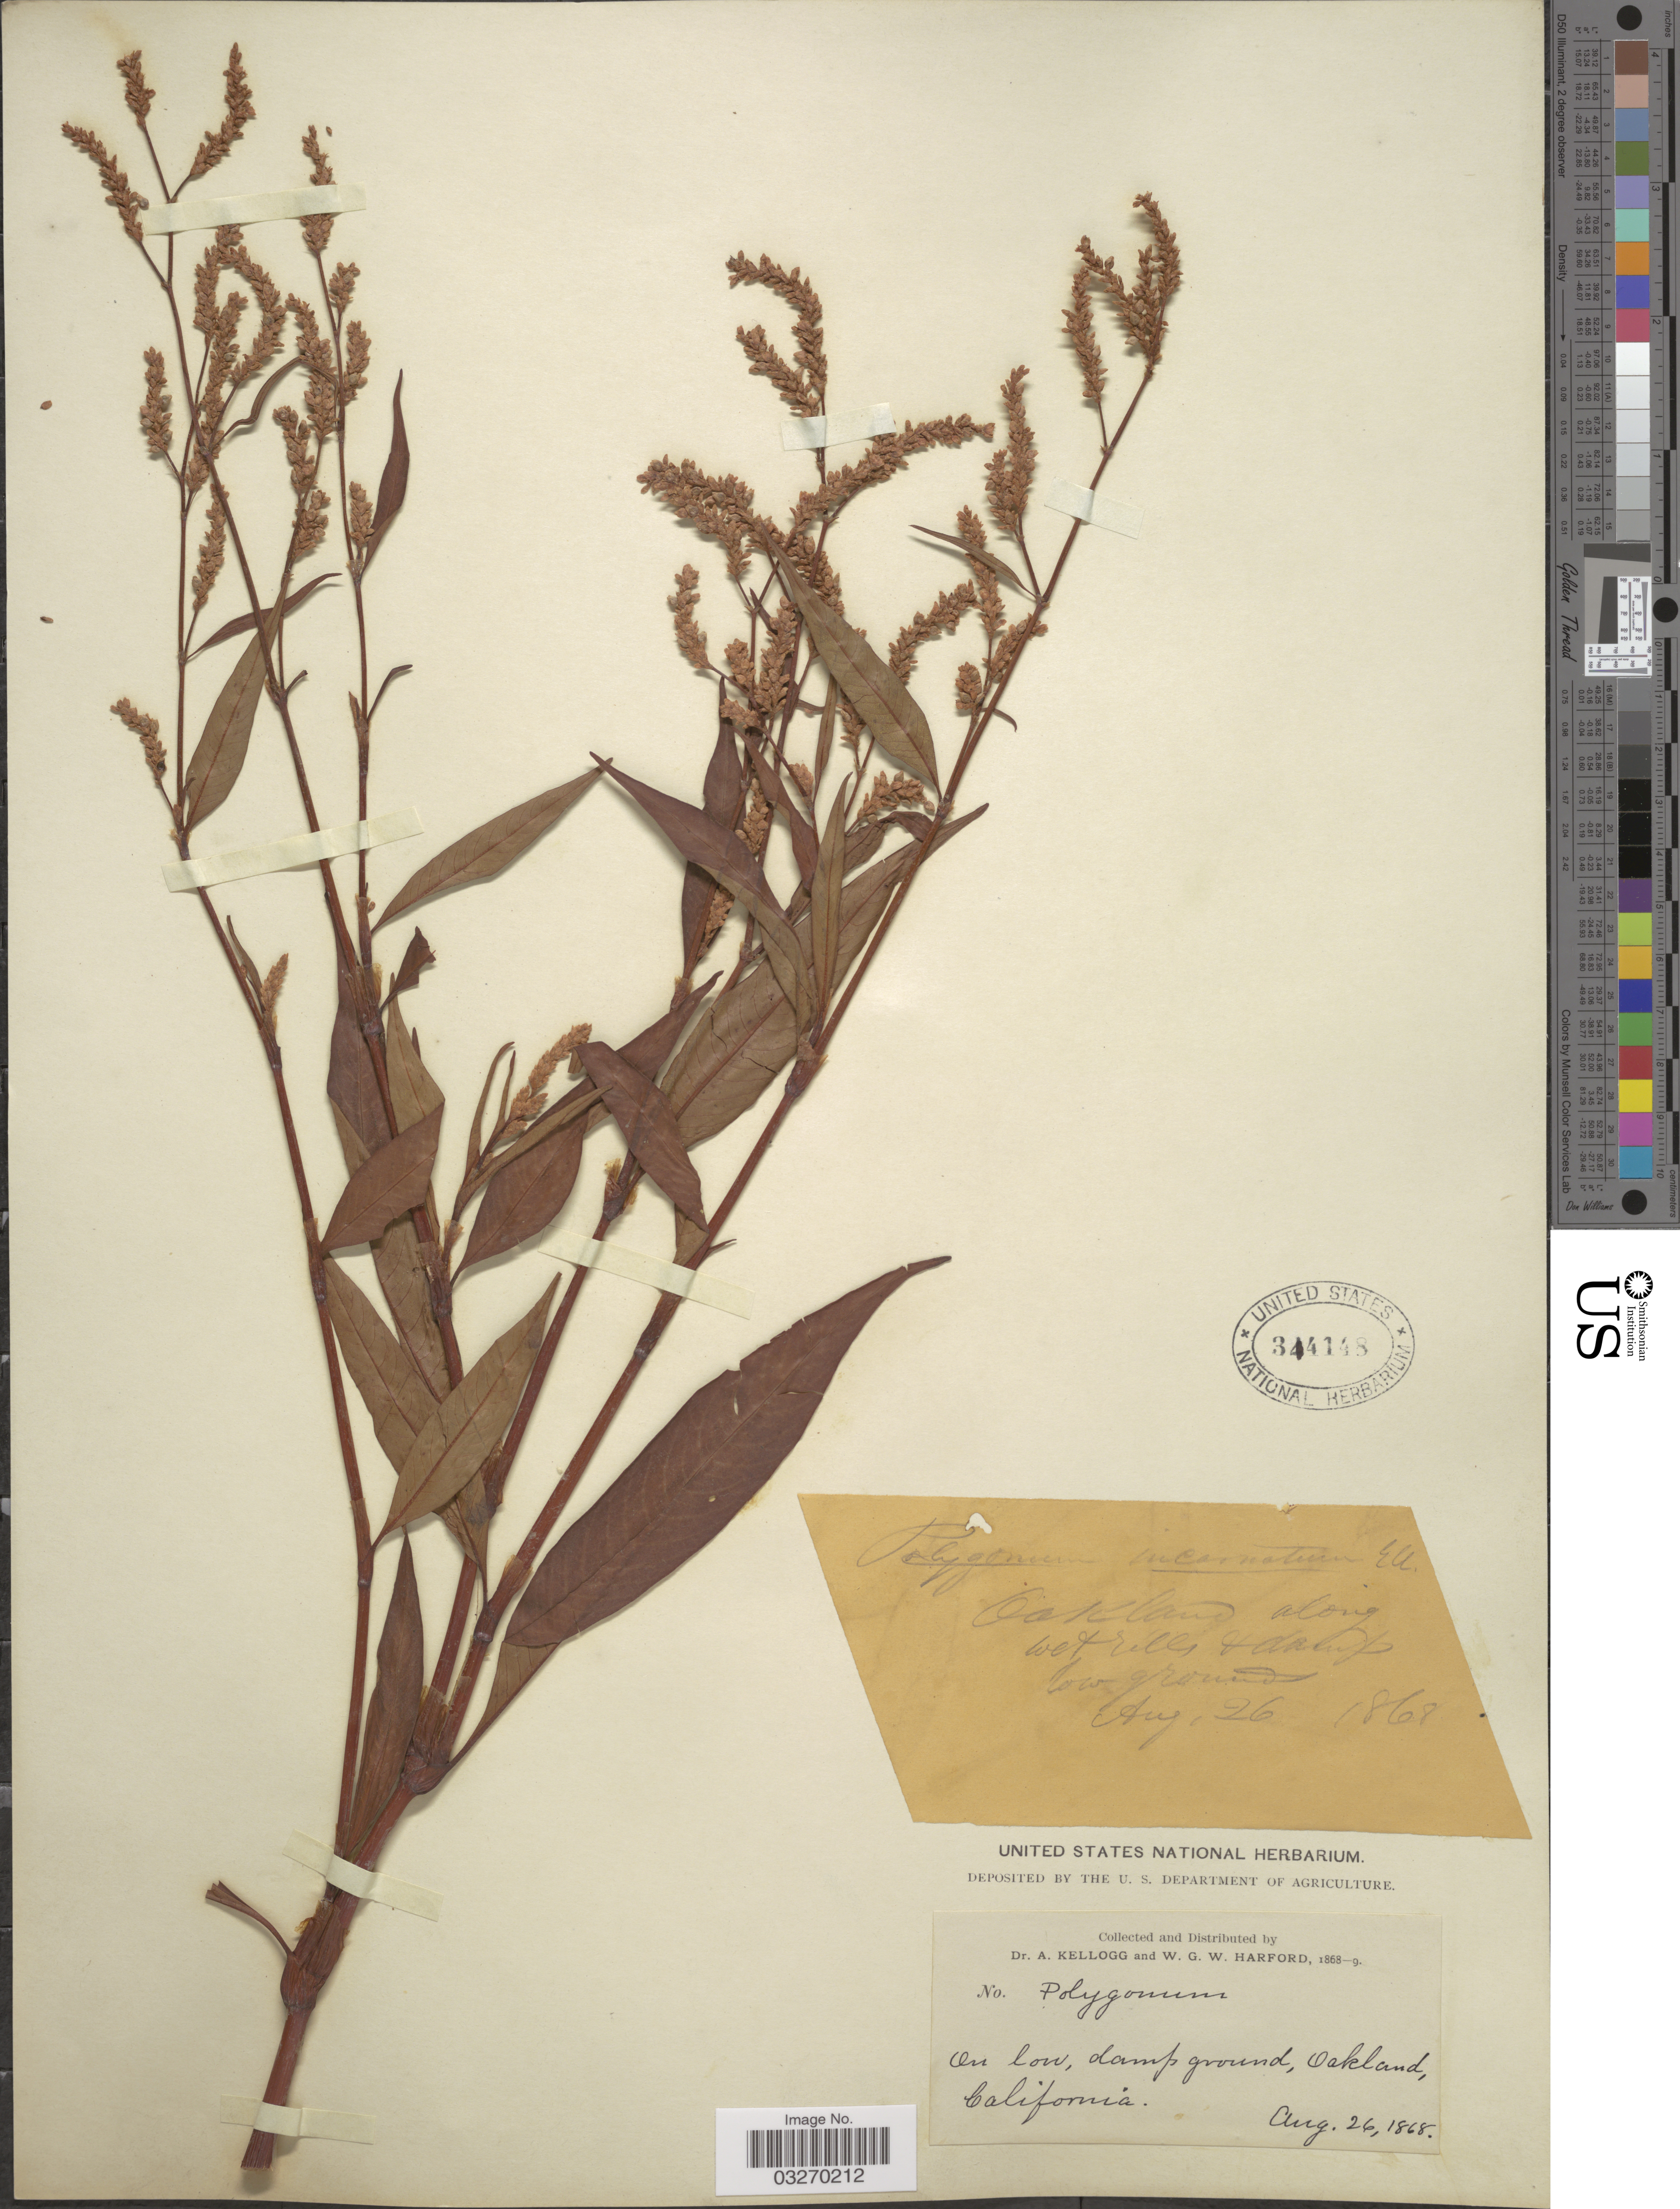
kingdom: Plantae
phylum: Tracheophyta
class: Magnoliopsida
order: Caryophyllales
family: Polygonaceae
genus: Persicaria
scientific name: Persicaria lapathifolia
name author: (L.) Delarbre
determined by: Atha, D. E.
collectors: A. Kellogg & W. G. W. Harford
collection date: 1868-08-26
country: United States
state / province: California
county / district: Alameda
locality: Oakland.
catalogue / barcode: US 314148